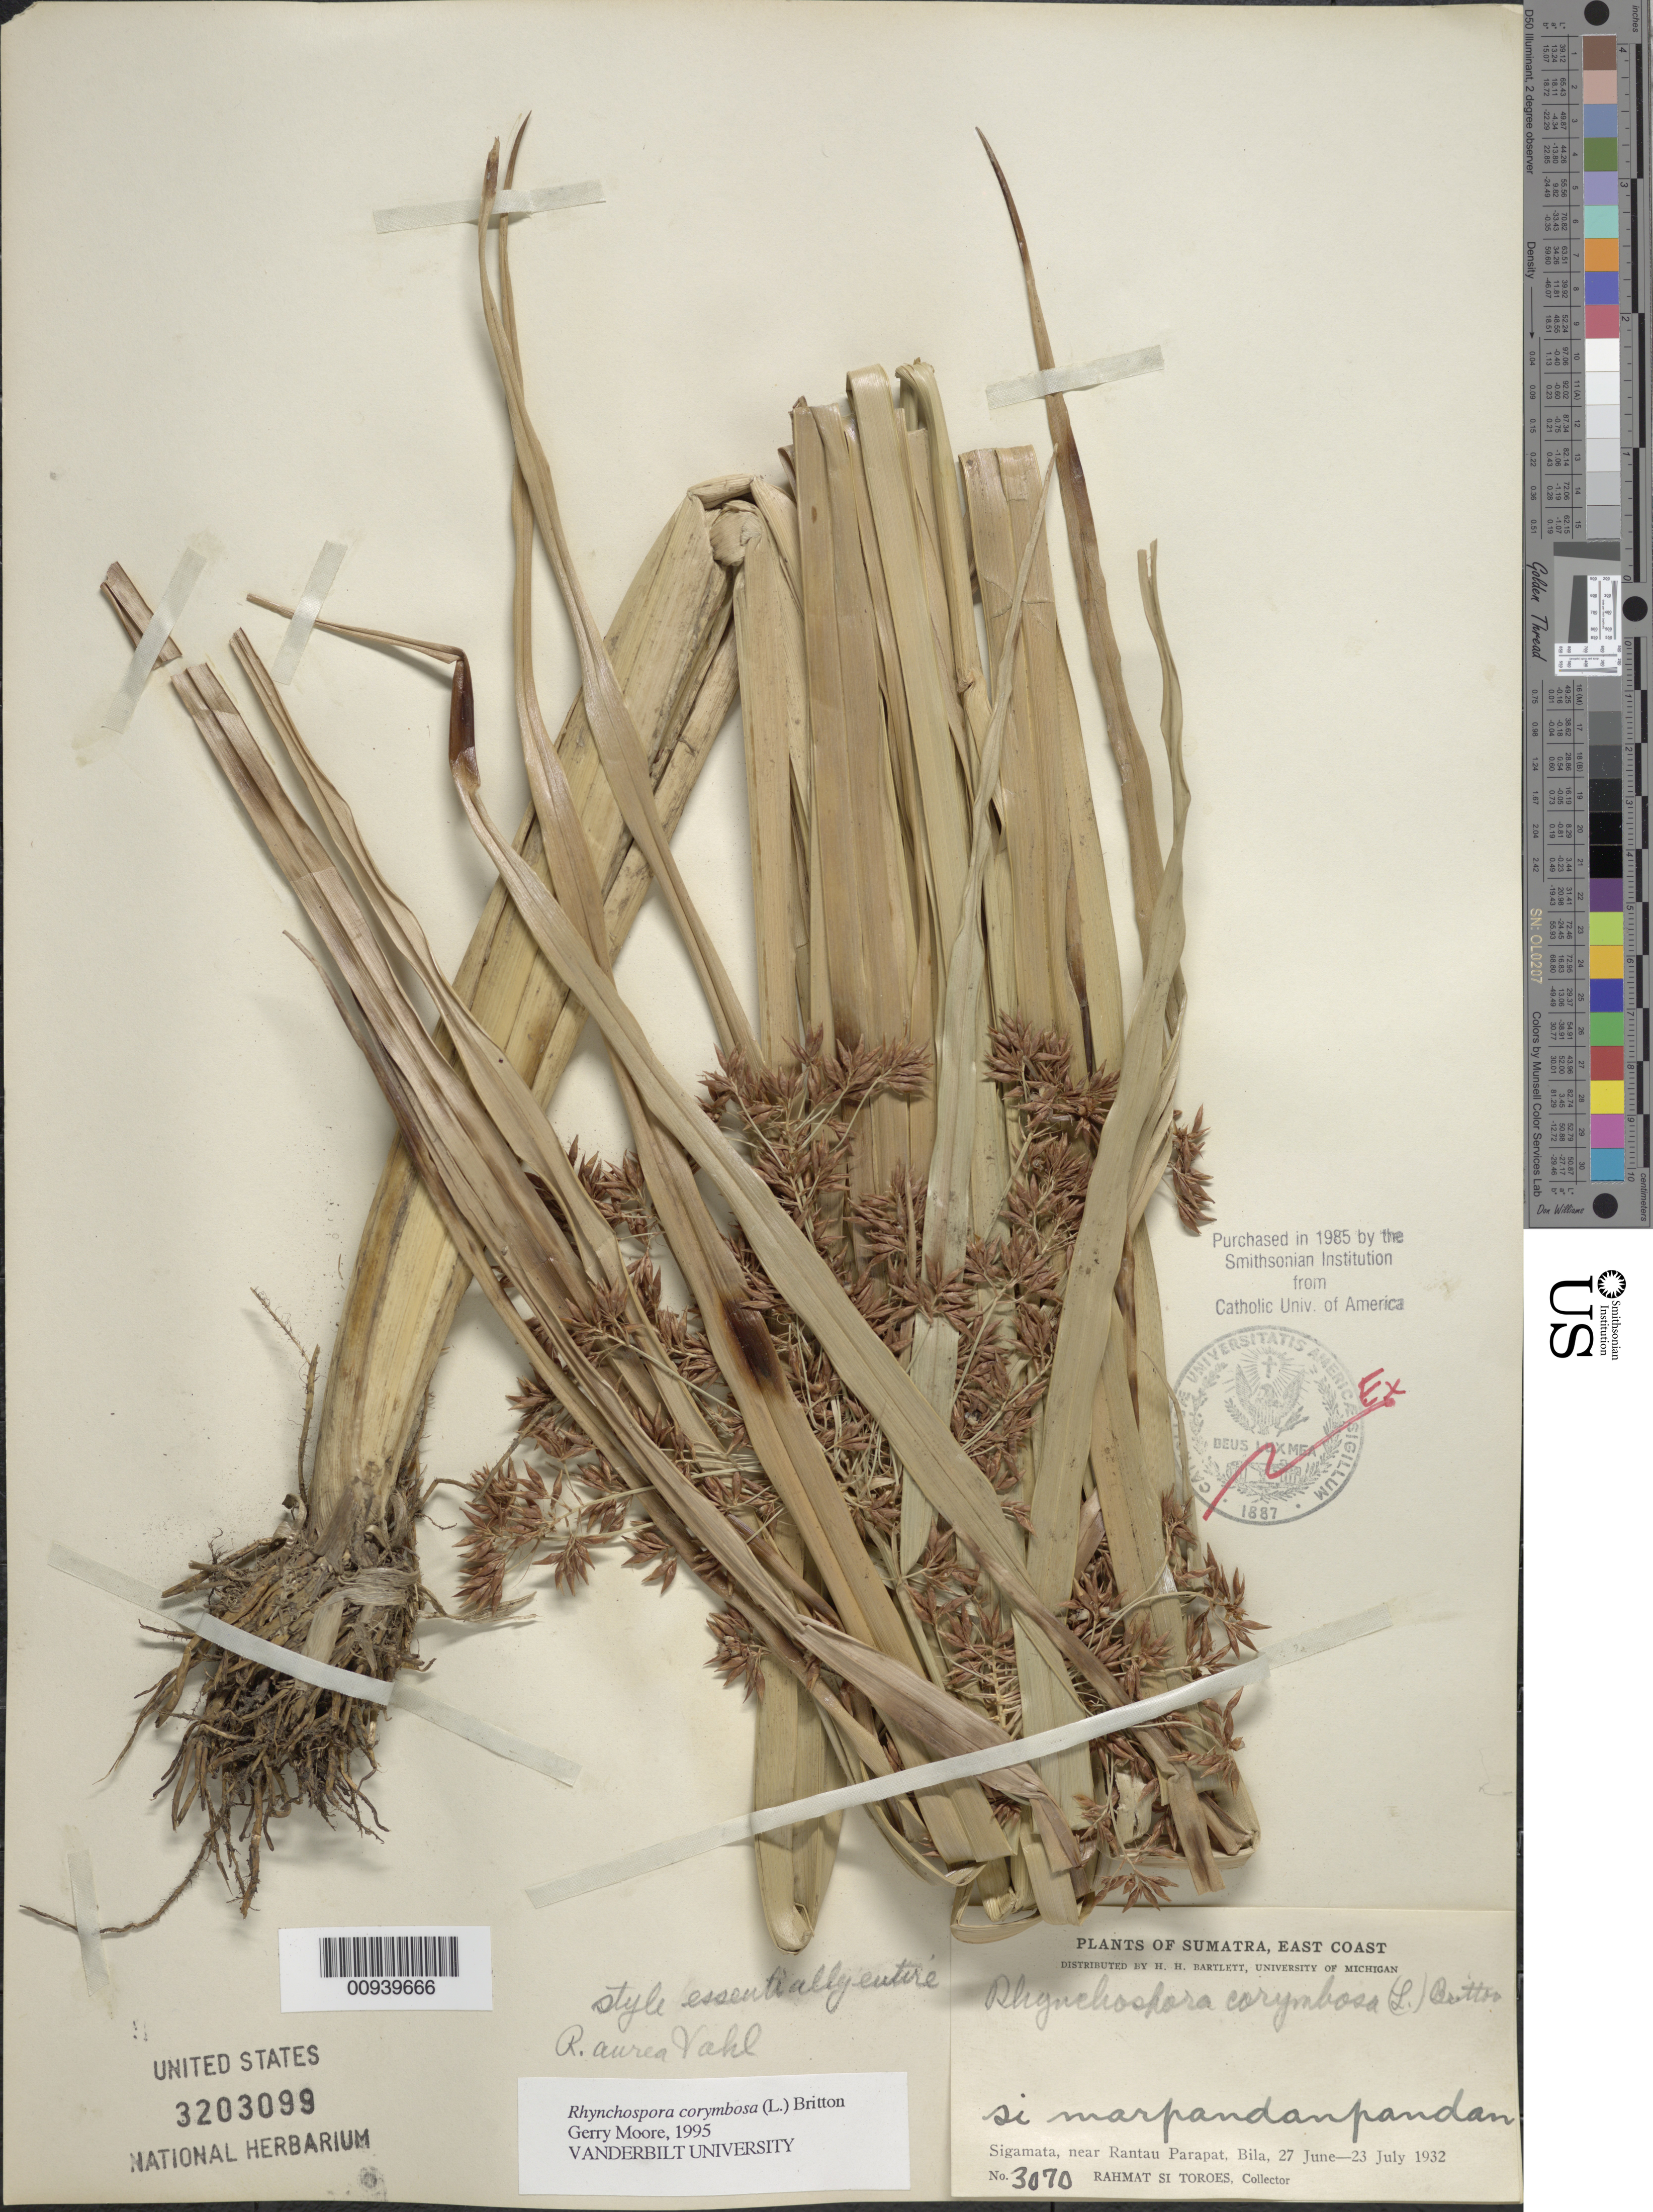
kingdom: Plantae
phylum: Tracheophyta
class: Liliopsida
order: Poales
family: Cyperaceae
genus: Rhynchospora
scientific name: Rhynchospora corymbosa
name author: (L.) Britton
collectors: Rahmat Si Boeea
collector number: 3070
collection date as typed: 27 Jun 1932 to 23 Jul 1932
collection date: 1932-06-27/1932-07-23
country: Indonesia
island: Sumatra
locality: Sigamata, near Rantau parapat, Bila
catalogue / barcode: US 3203099